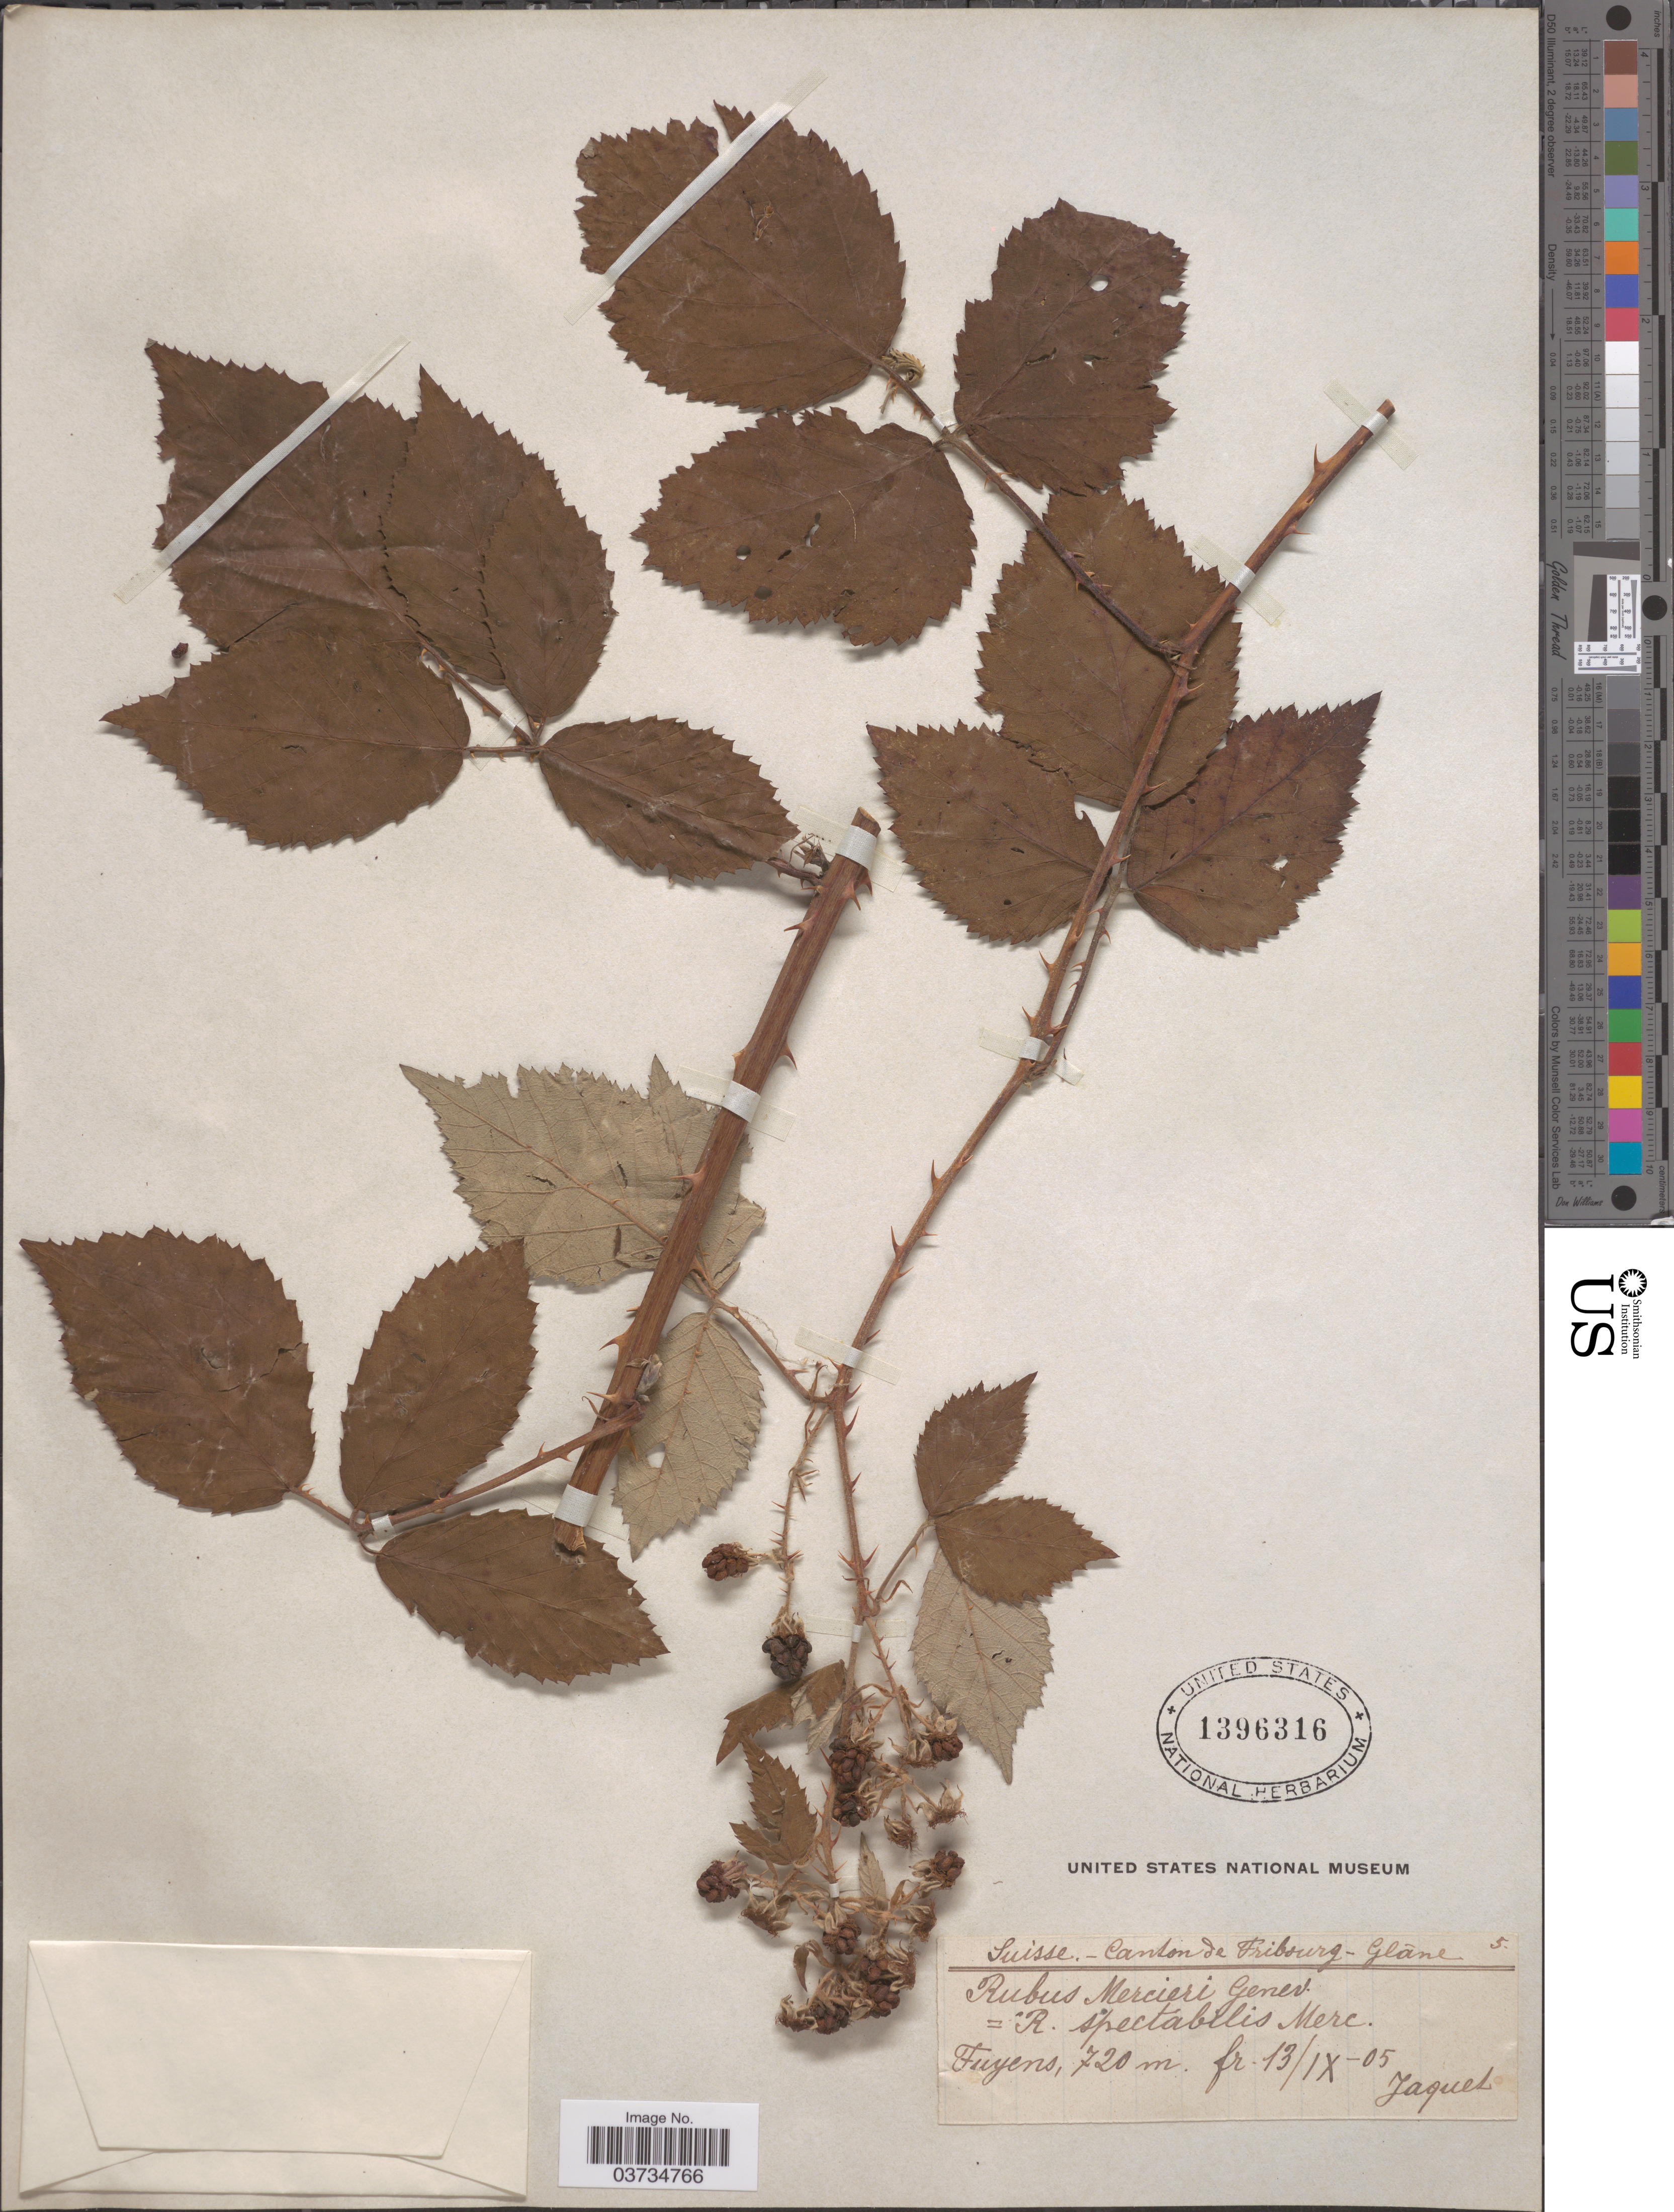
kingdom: Plantae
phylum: Tracheophyta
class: Magnoliopsida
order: Rosales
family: Rosaceae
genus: Rubus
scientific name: Rubus mercierii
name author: Genev.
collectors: -. Jaquet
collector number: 5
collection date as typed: Transcribed d/m/y: 13/9/5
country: Switzerland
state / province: Fribourg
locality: Suisse-Canton de Fribourg-Gláne. Fuyens.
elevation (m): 720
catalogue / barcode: US 1396316